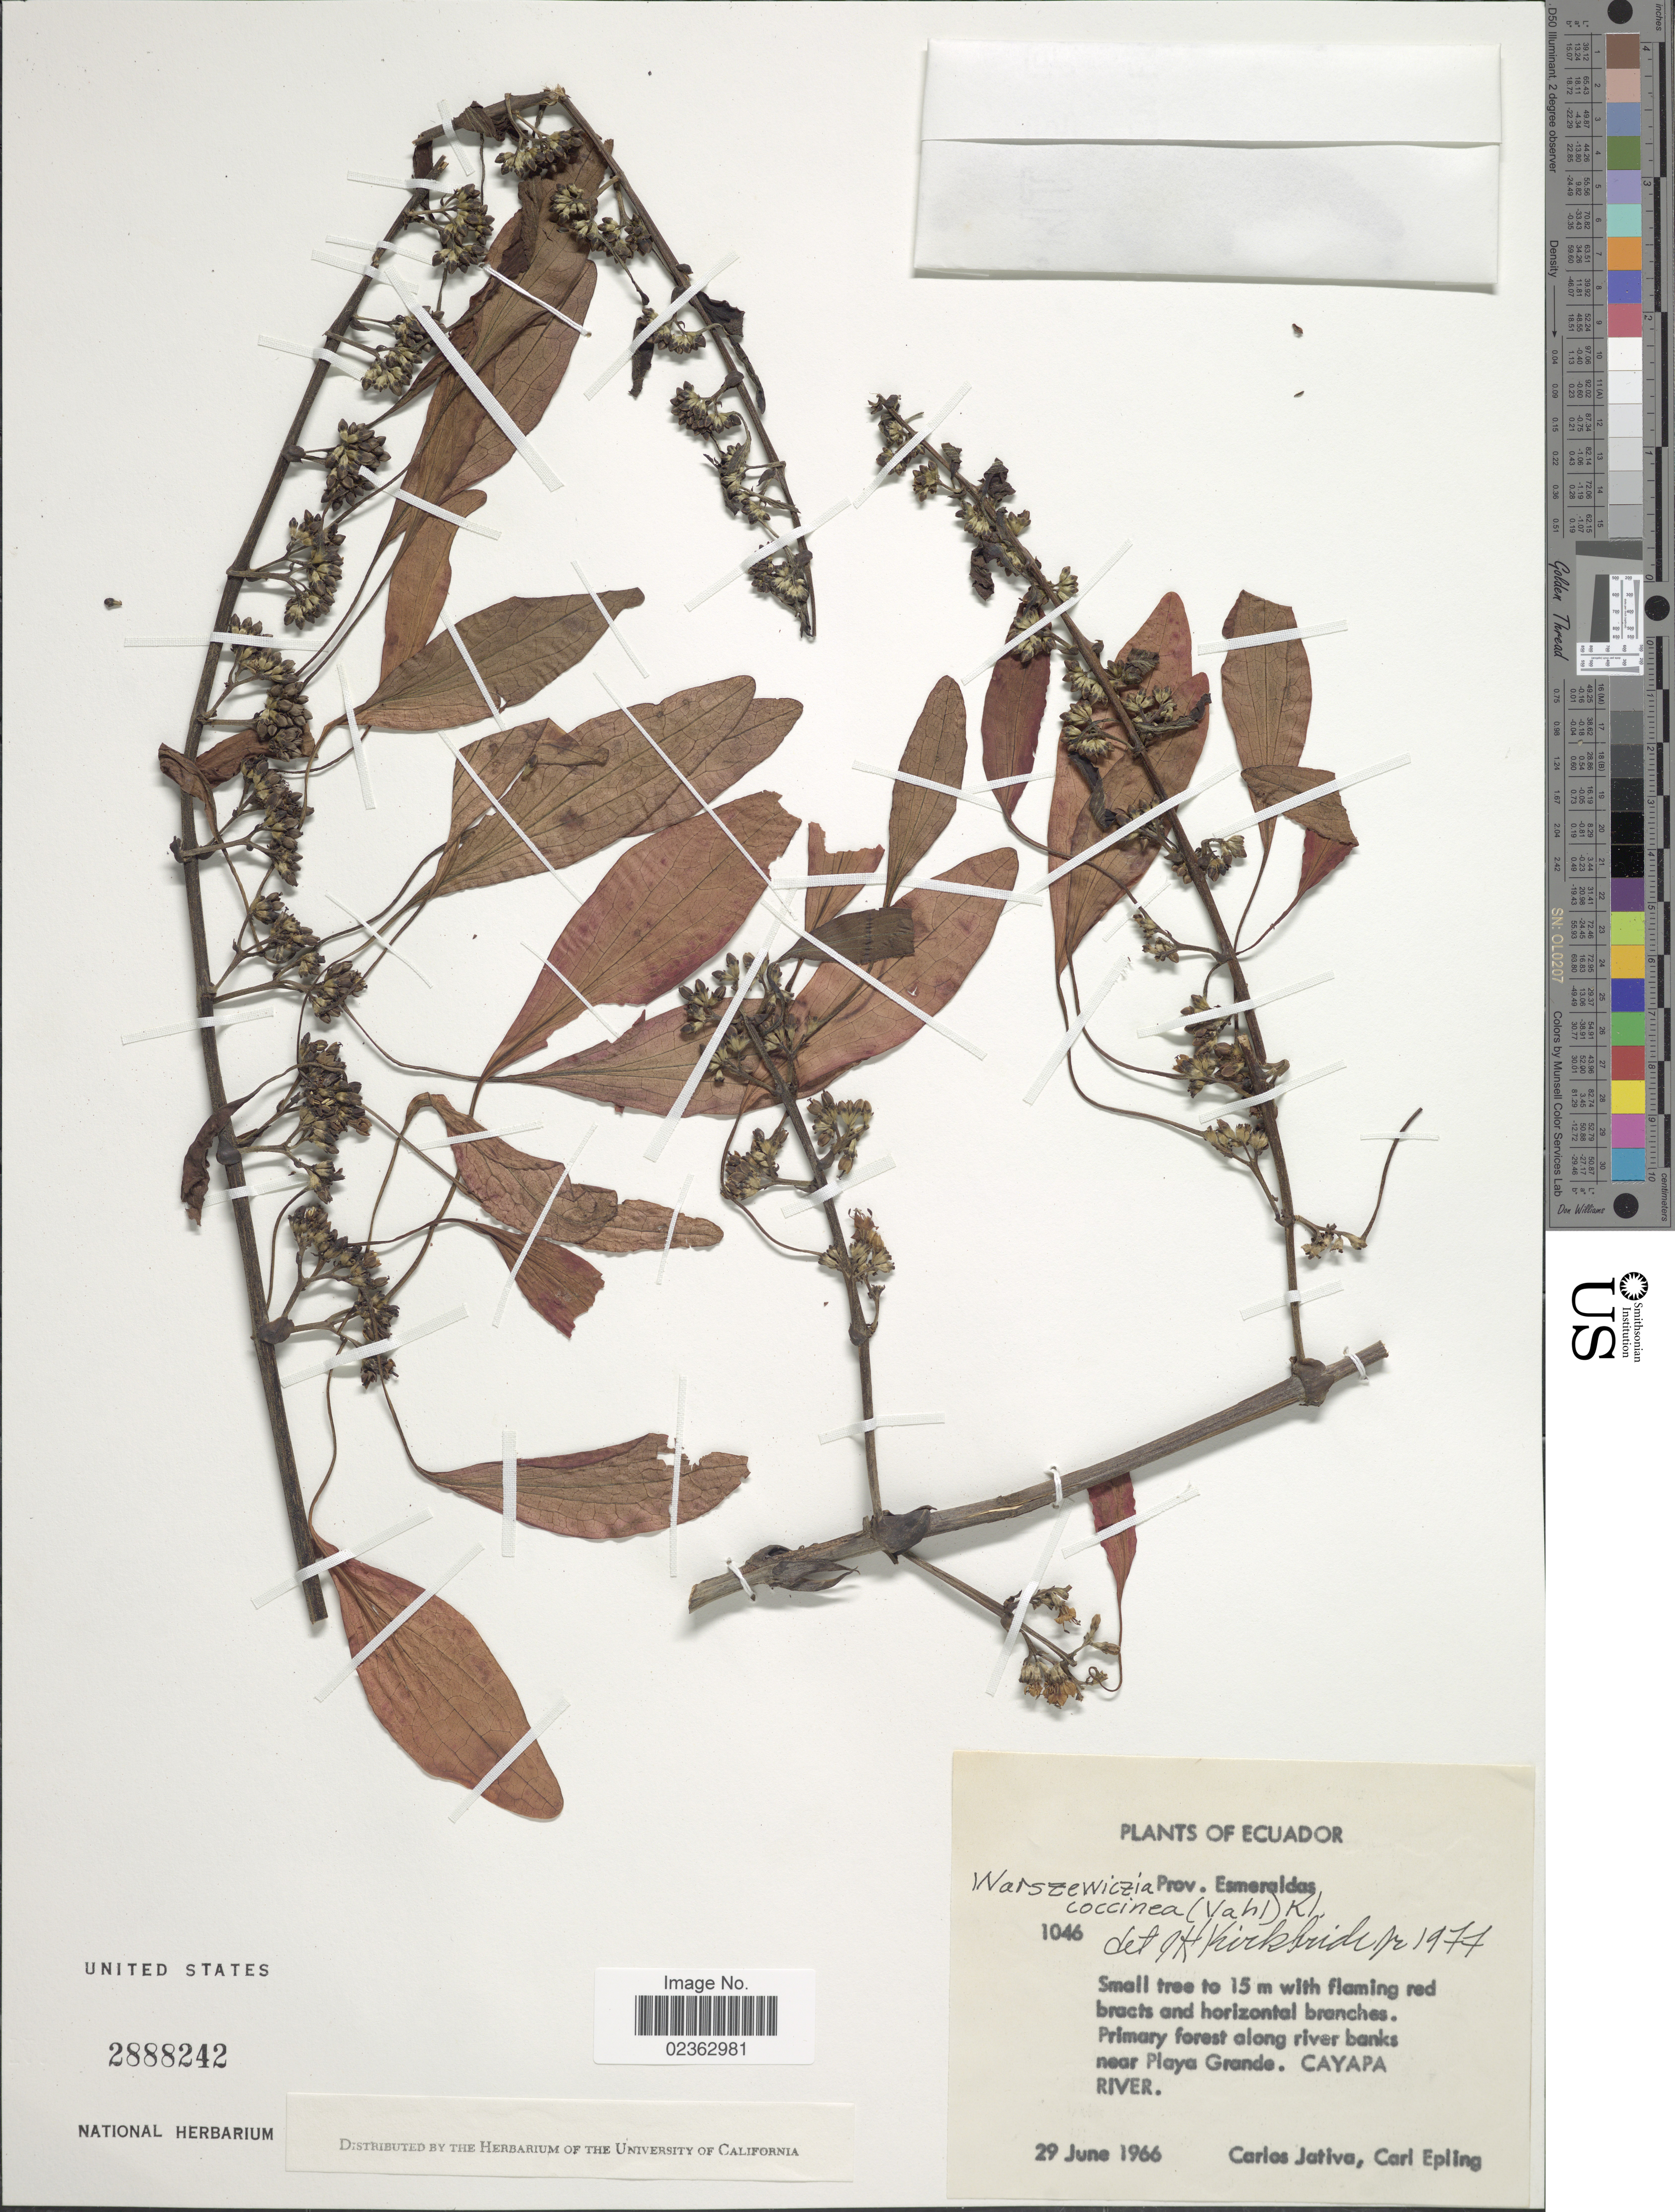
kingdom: Plantae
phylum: Tracheophyta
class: Magnoliopsida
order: Gentianales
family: Rubiaceae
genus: Warszewiczia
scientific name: Warszewiczia coccinea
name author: (Vahl) Klotzsch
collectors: C. D. Játiva & C. C. Epling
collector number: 1046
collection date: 1966-06-29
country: Ecuador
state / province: Esmeraldas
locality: Primary forest along river banks near Playa Grande, Cayapa River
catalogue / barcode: US 2888242